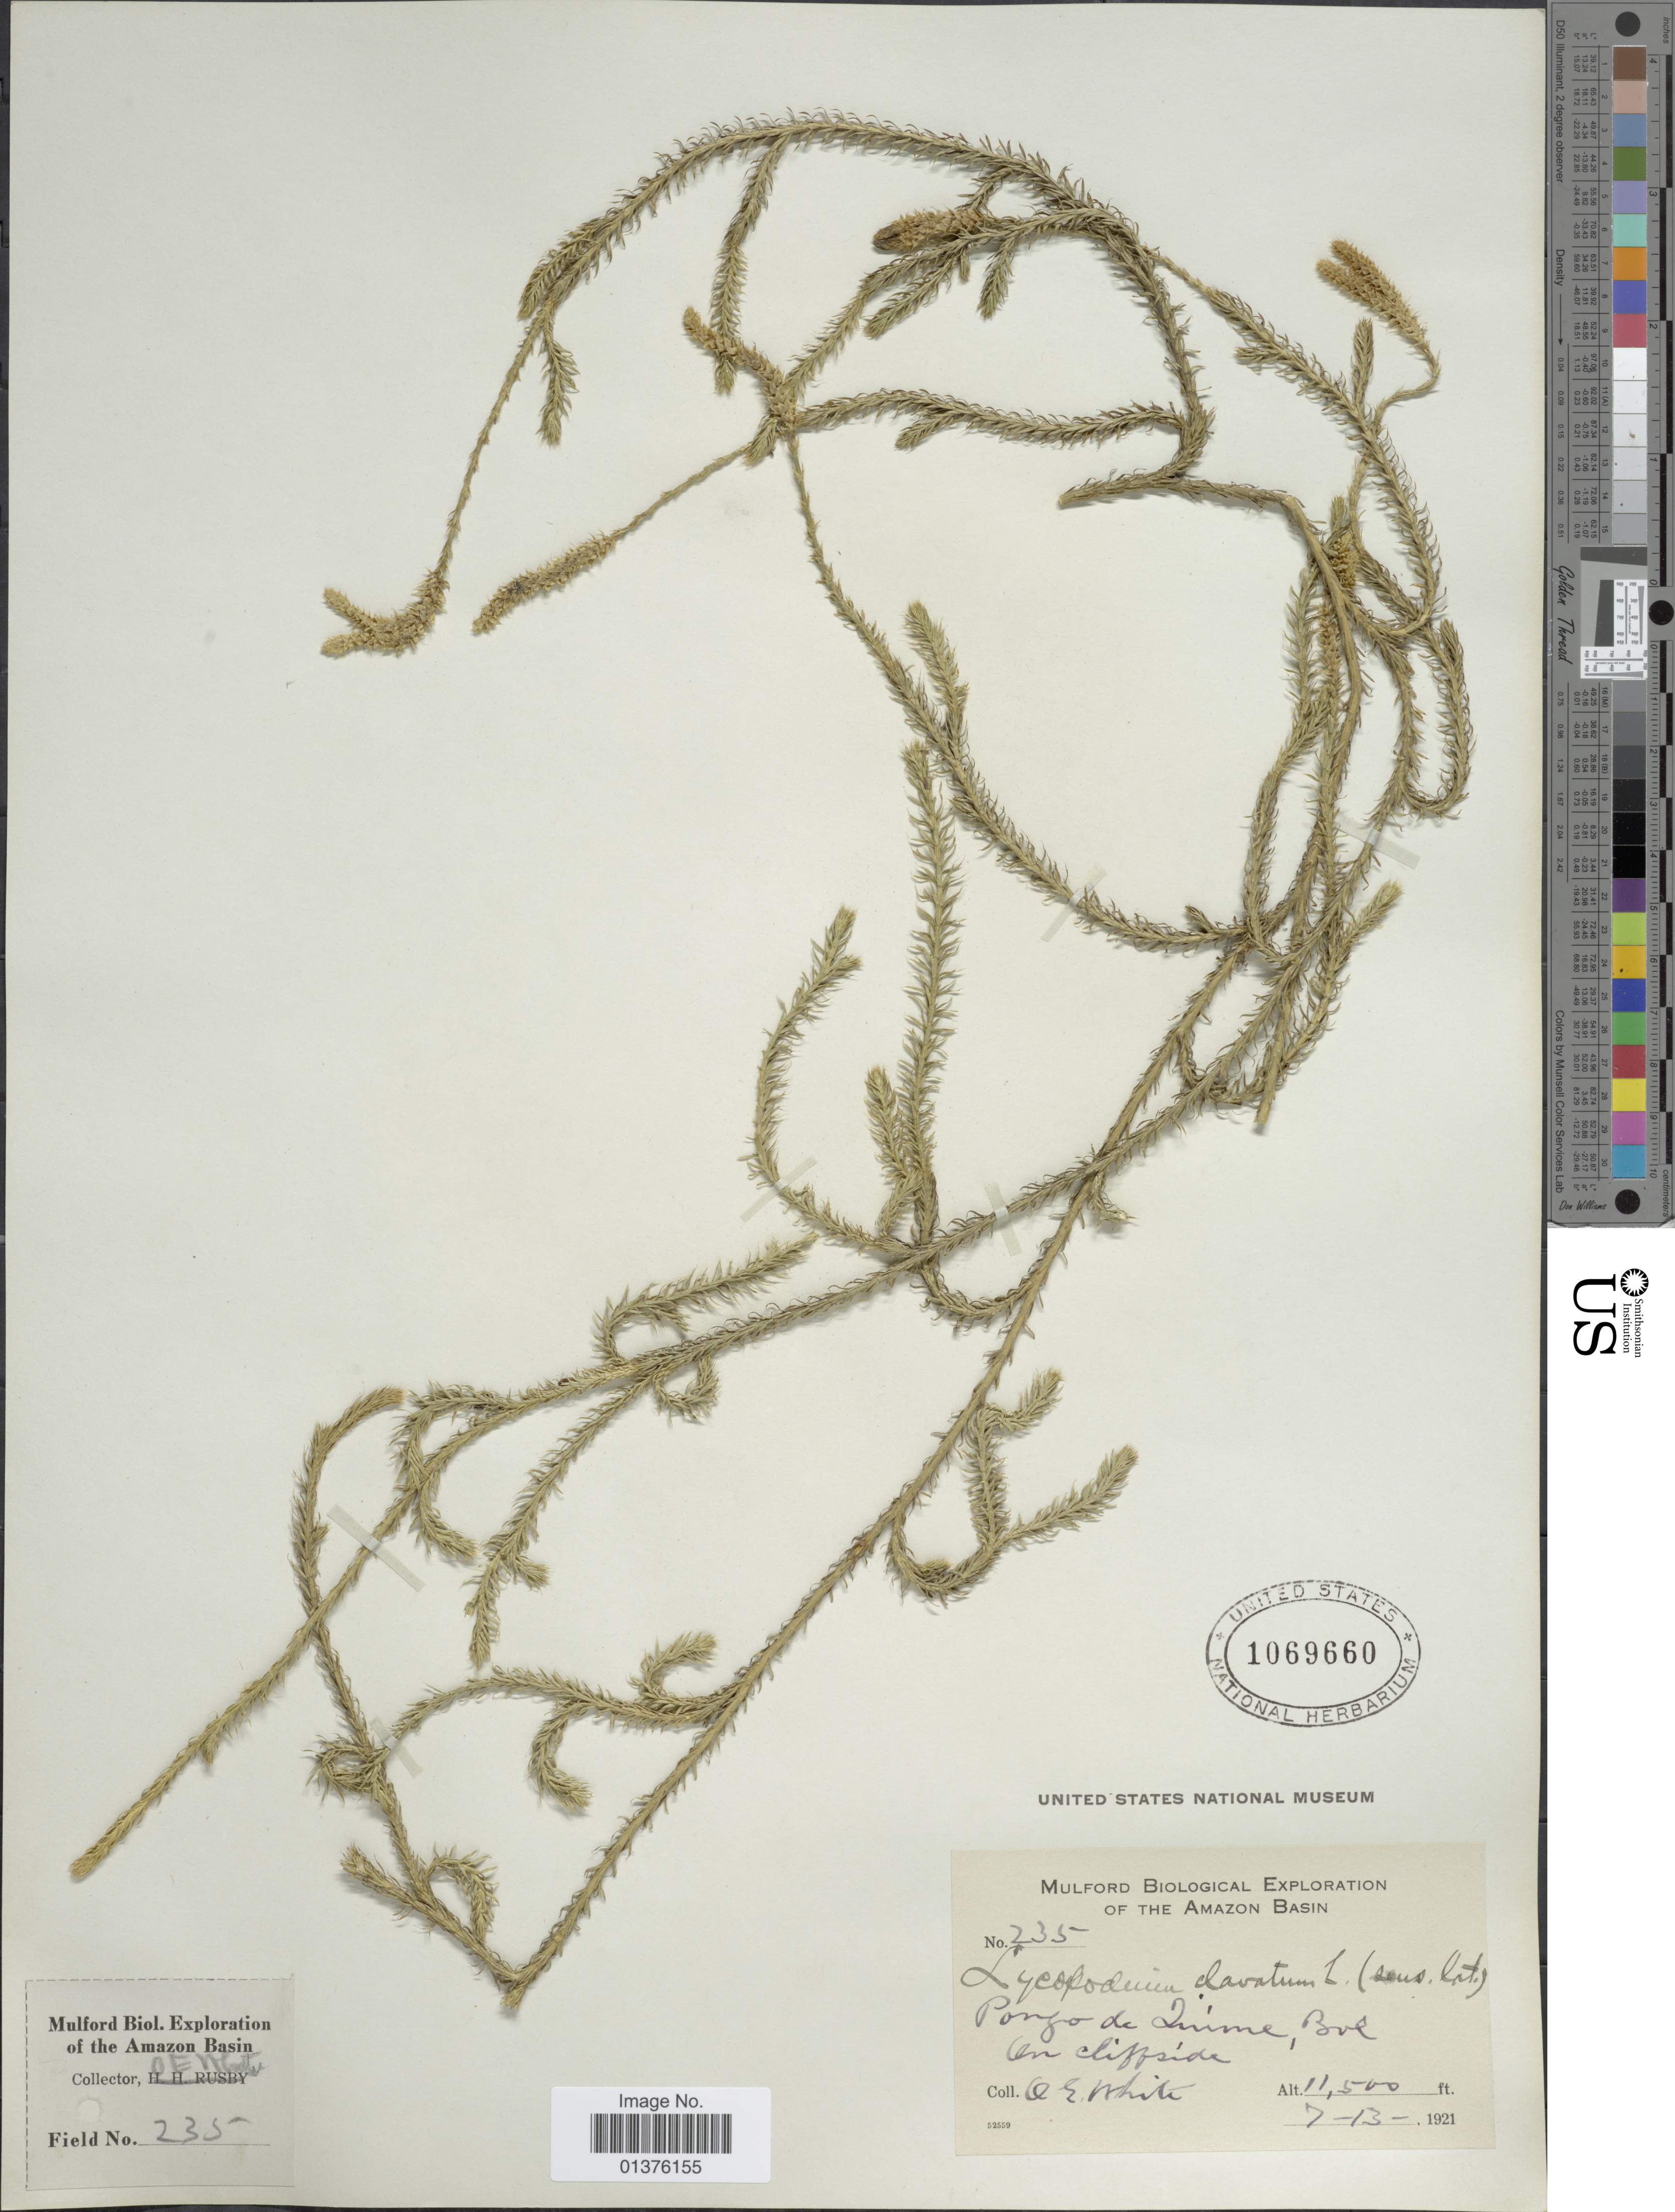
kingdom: Plantae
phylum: Tracheophyta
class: Lycopodiopsida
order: Lycopodiales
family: Lycopodiaceae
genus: Lycopodium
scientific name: Lycopodium clavatum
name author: L.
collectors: O. E. White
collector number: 235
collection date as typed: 7-13-1921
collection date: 1921-07-13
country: Bolivia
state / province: La Paz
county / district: Inquisivi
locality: Pongo de Quime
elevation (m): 3505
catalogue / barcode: US 1069660